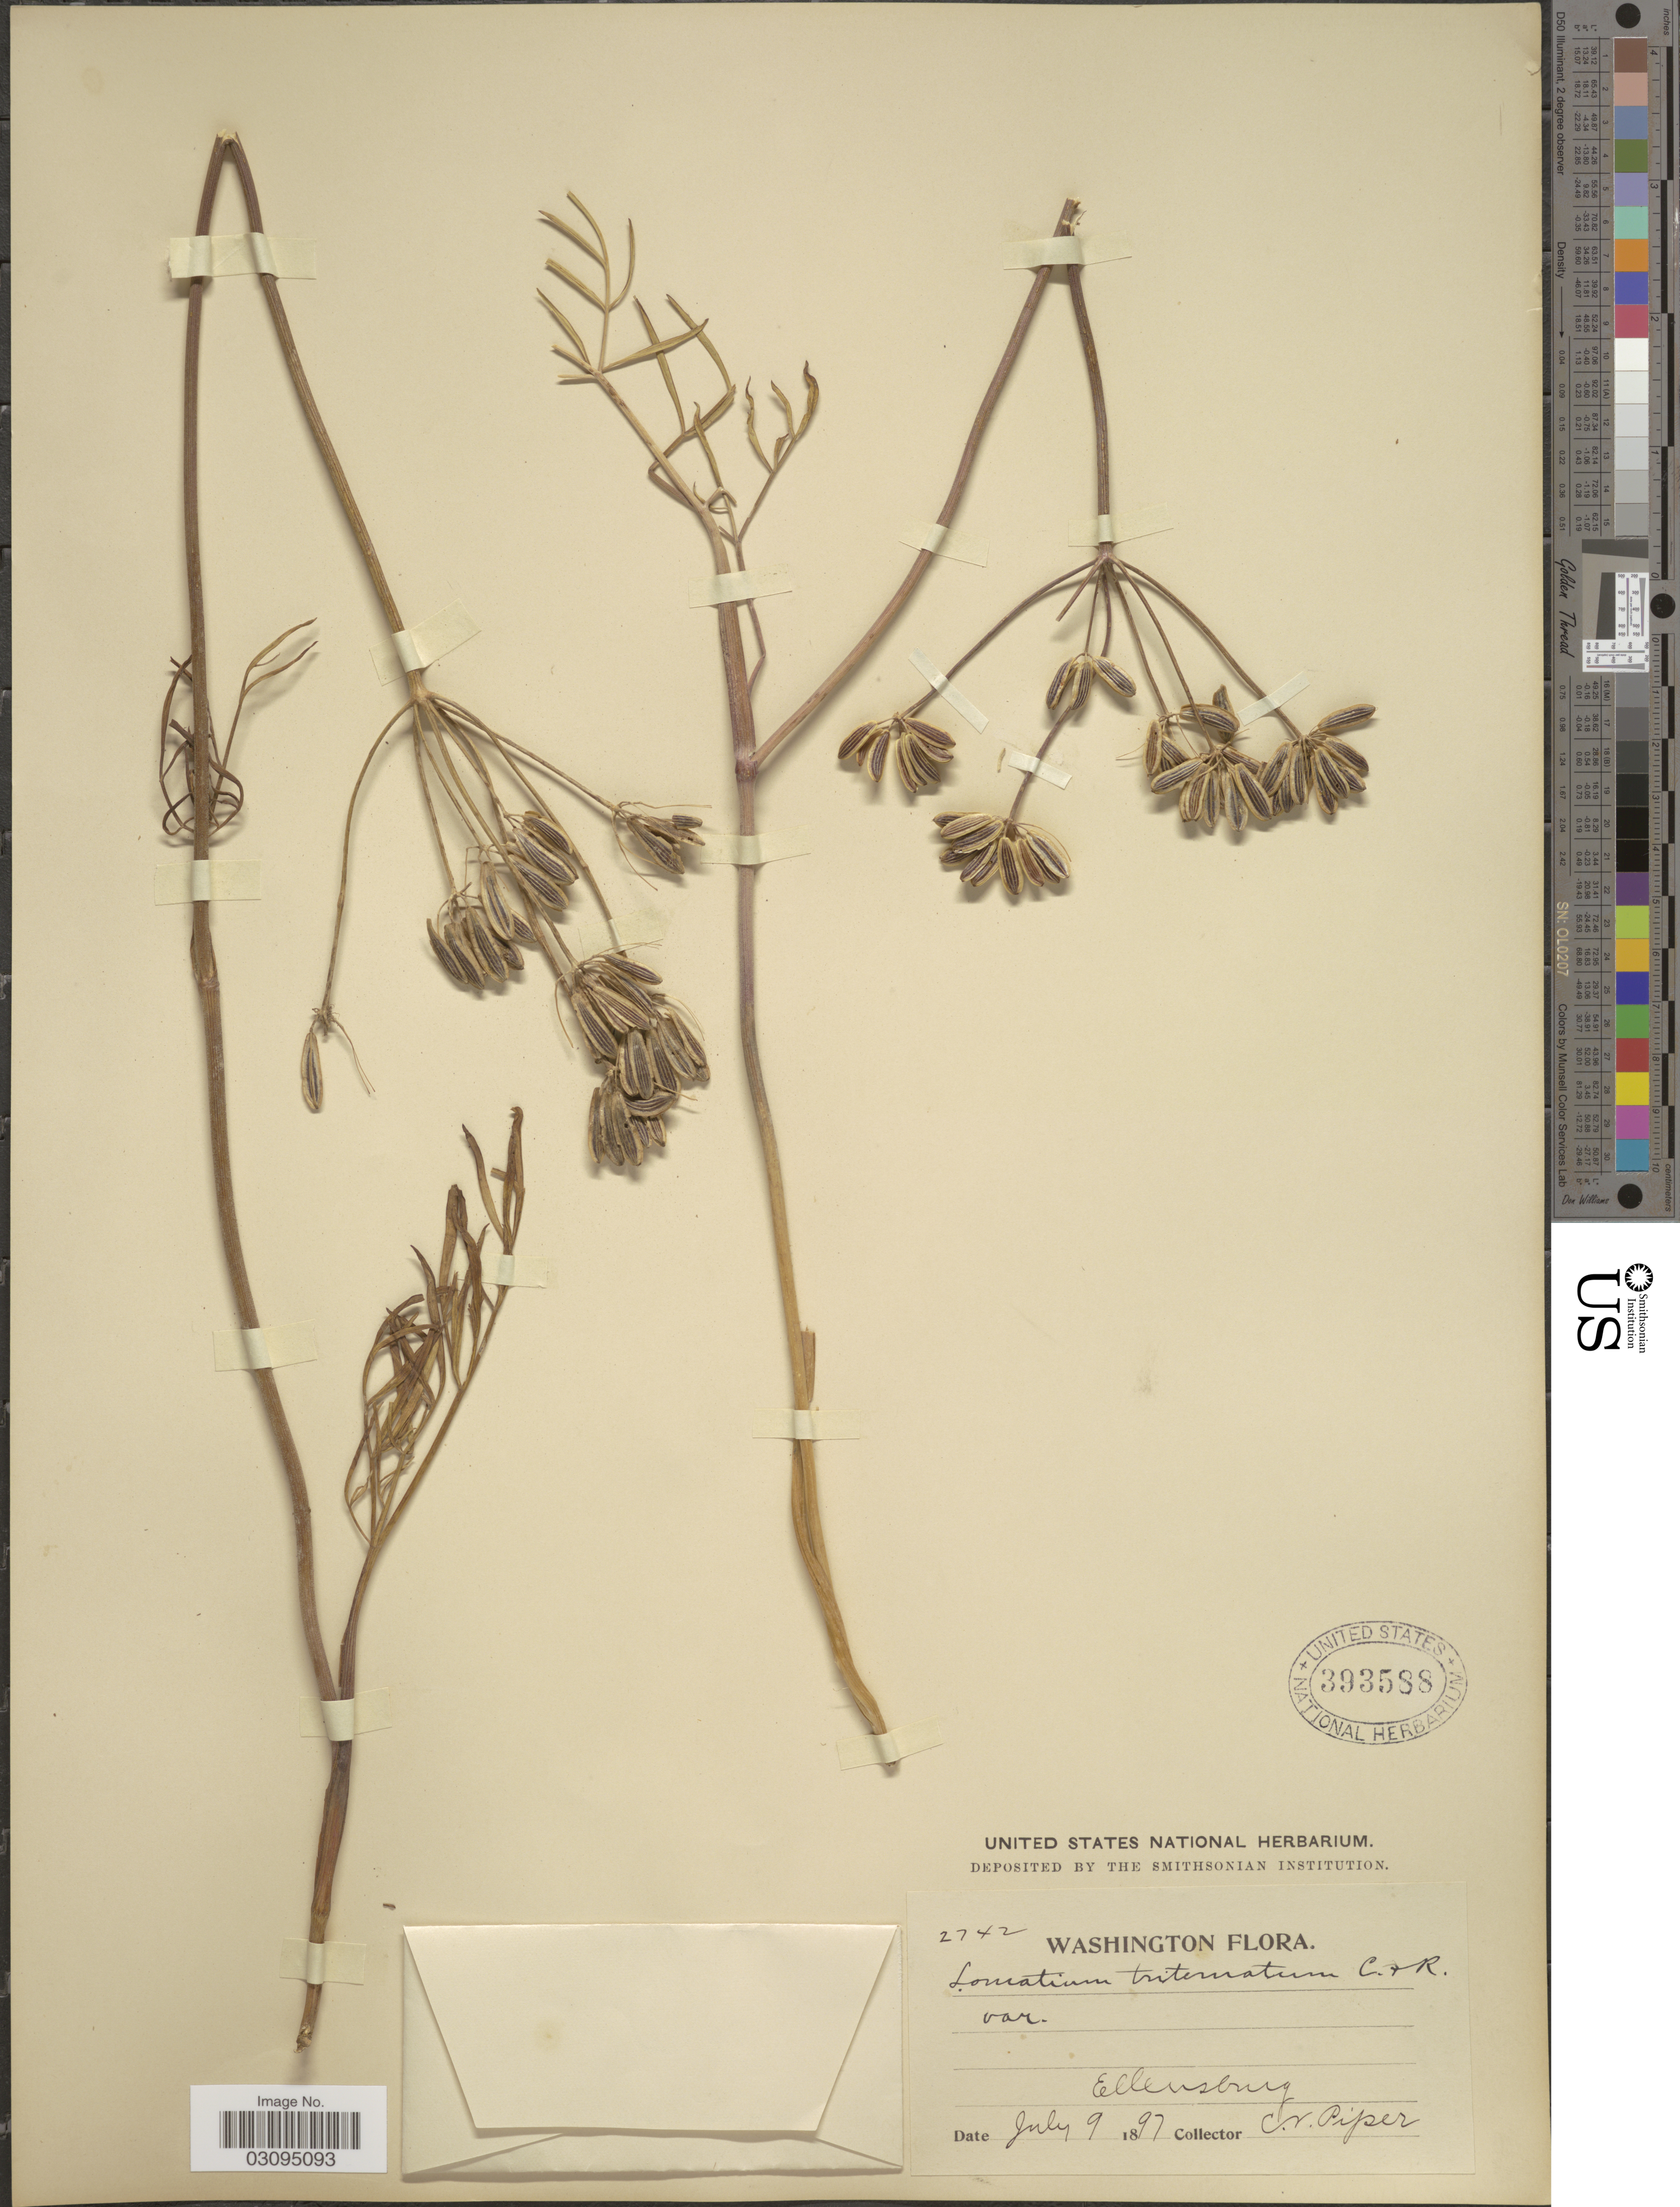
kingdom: Plantae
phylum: Tracheophyta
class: Magnoliopsida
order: Apiales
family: Apiaceae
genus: Lomatium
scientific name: Lomatium triternatum var. brevifolium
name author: (J.M. Coult. & Rose) Mathias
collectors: C. V. Piper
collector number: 2742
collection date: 1897-07-09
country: United States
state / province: Washington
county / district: Kittitas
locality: Ellensburg.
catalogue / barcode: US 393588